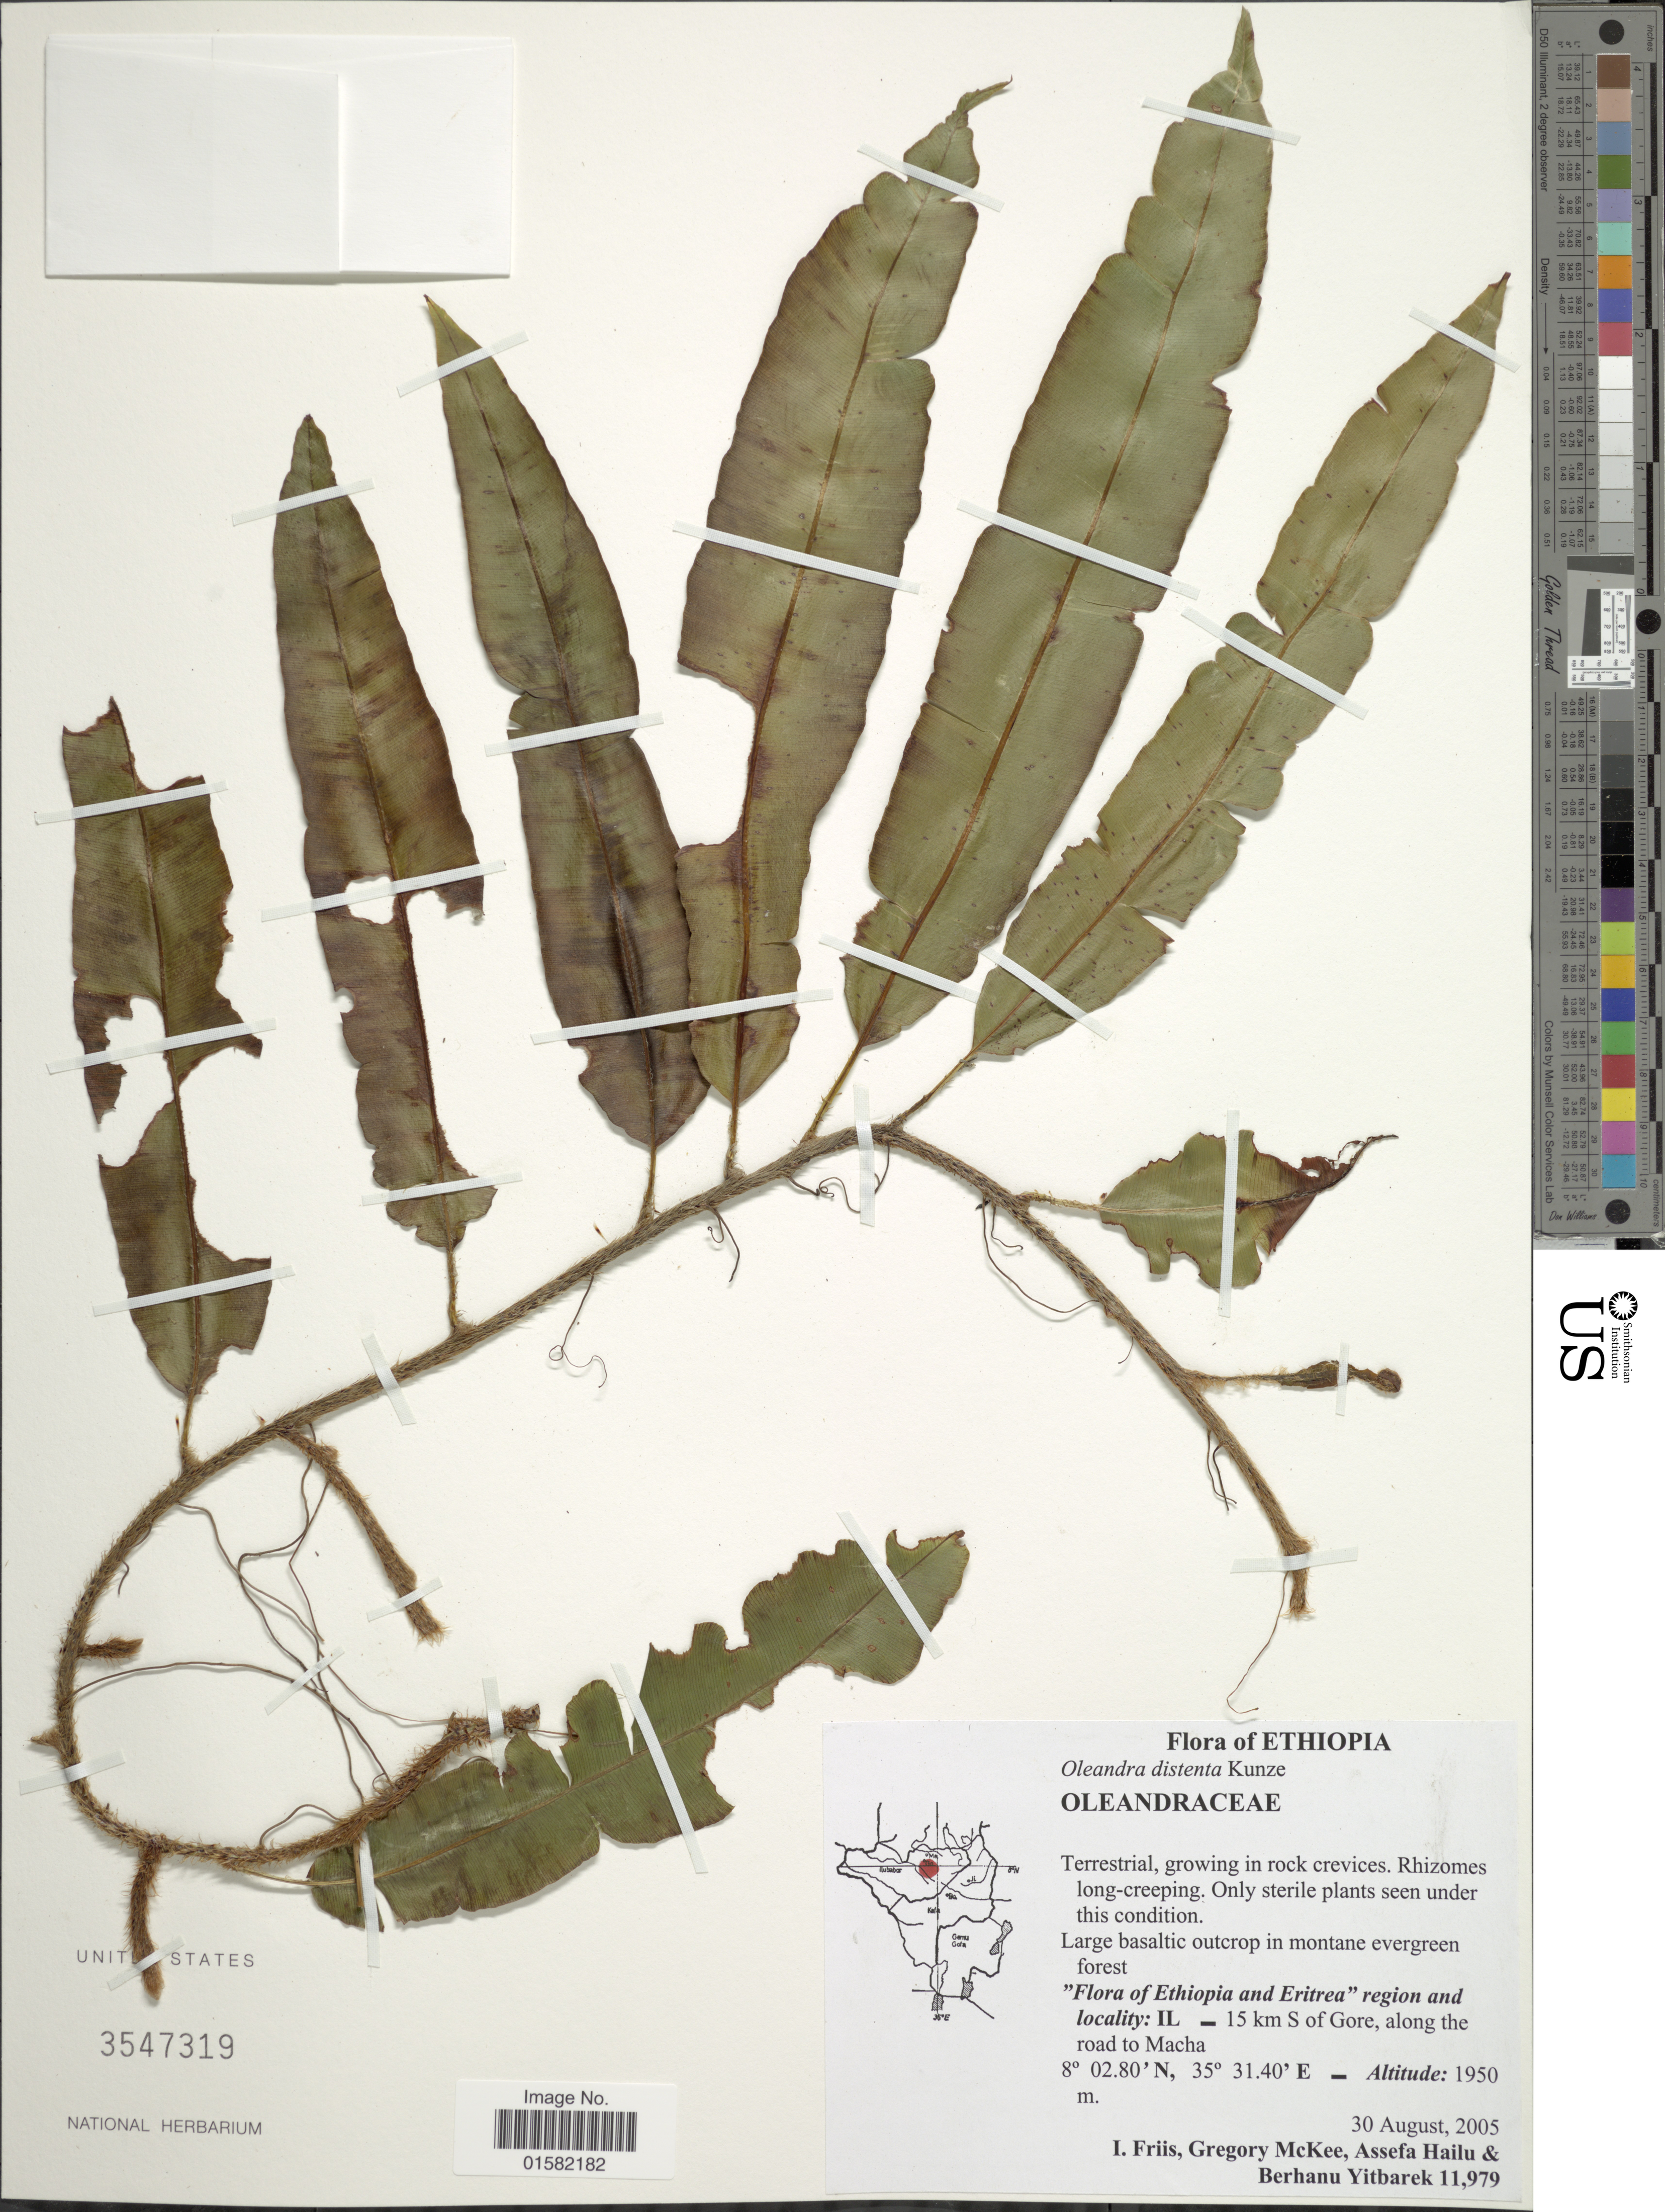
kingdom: Plantae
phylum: Tracheophyta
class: Polypodiopsida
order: Polypodiales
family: Oleandraceae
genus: Oleandra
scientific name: Oleandra articulata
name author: (Sw.) C. Presl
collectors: I. Friis, G. S. McKee, A. Hailu & B. Yitbarek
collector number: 11979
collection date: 2005-08-30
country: Ethiopia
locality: Ethiopia, IL - 15 km S of Gore, along the road to Mocha.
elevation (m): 1950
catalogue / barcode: US 3547319